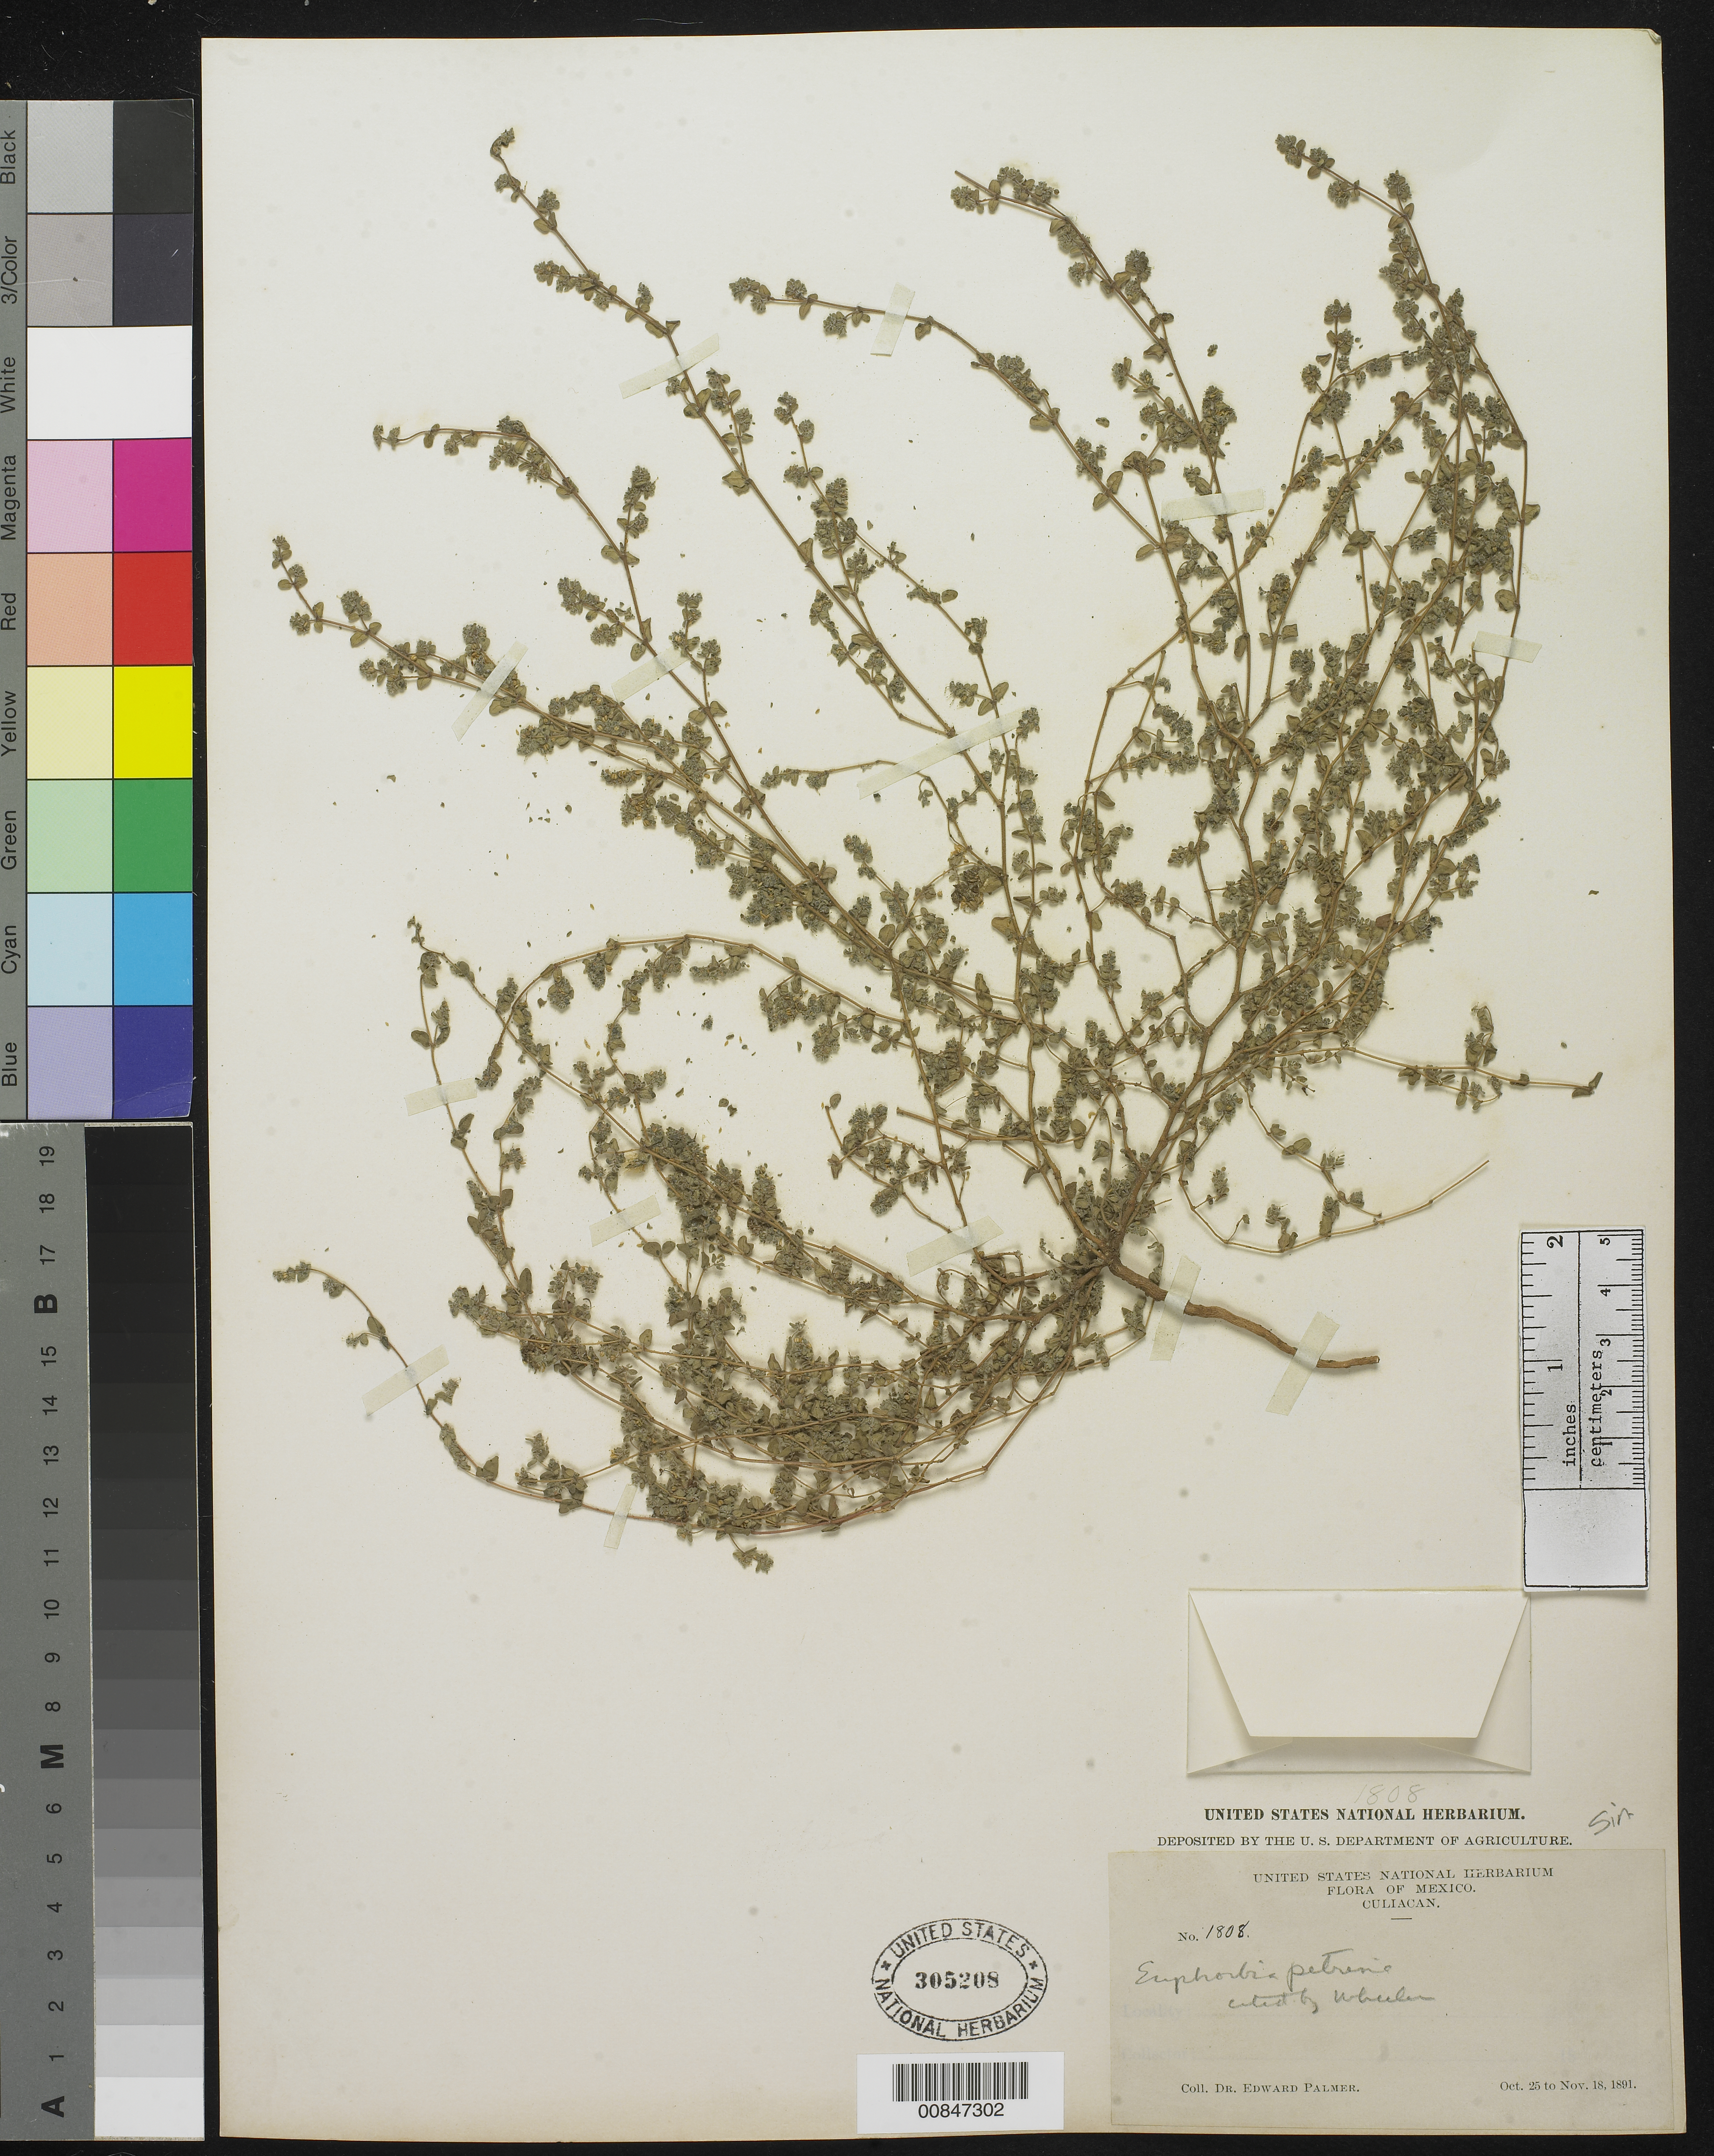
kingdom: Plantae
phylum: Tracheophyta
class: Magnoliopsida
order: Malpighiales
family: Euphorbiaceae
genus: Euphorbia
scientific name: Euphorbia petrina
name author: S. Watson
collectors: E. Palmer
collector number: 1808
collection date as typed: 25 Oct 1891 to 18 Nov 1891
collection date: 1891-10-25/1891-11-18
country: Mexico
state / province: Sinaloa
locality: Culiacan, Sinaloa.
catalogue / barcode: US 305208